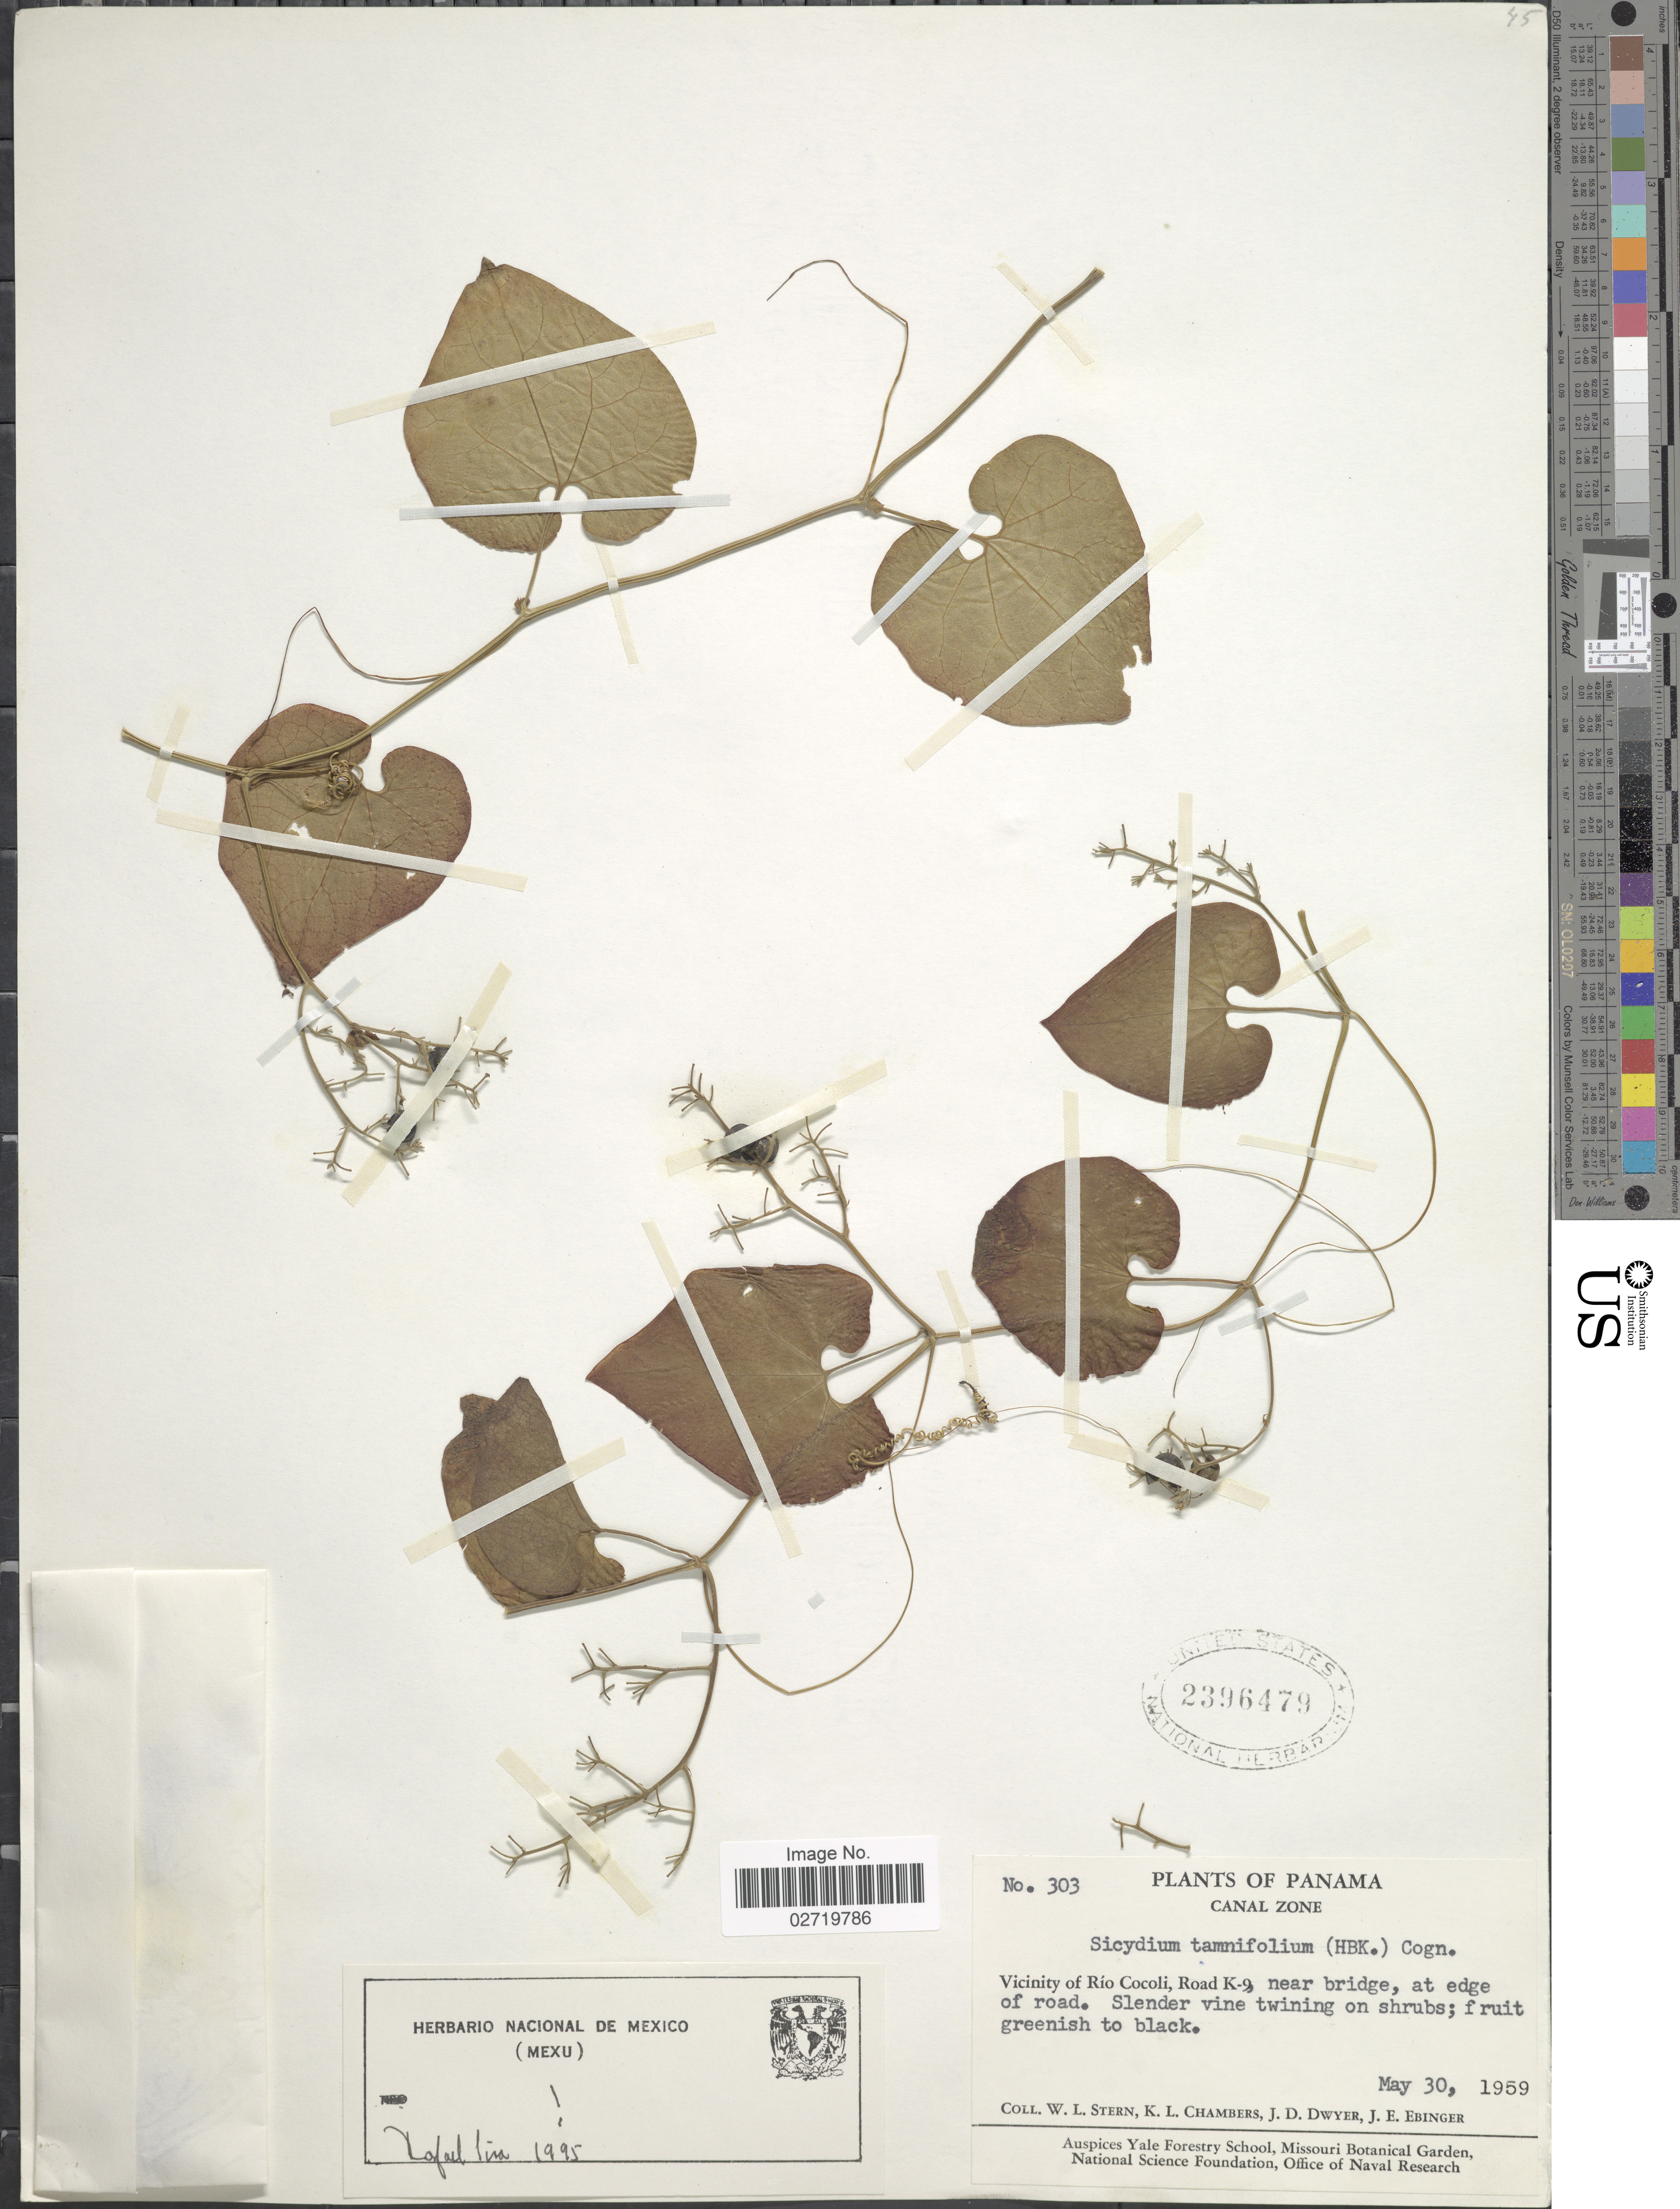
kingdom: Plantae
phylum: Tracheophyta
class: Magnoliopsida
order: Cucurbitales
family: Cucurbitaceae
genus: Sicydium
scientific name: Sicydium tamnifolium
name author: (Kunth) Cogn.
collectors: W. L. Stern, K. Chambers, J. D. Dwyer & J. Ebinger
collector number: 303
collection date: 1959-05-30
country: Panama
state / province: Panamá Oeste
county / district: Canal Zone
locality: Vicinity of Río Cocoli, Road K-9, near bridge, at edge of road.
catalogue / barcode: US 2396479